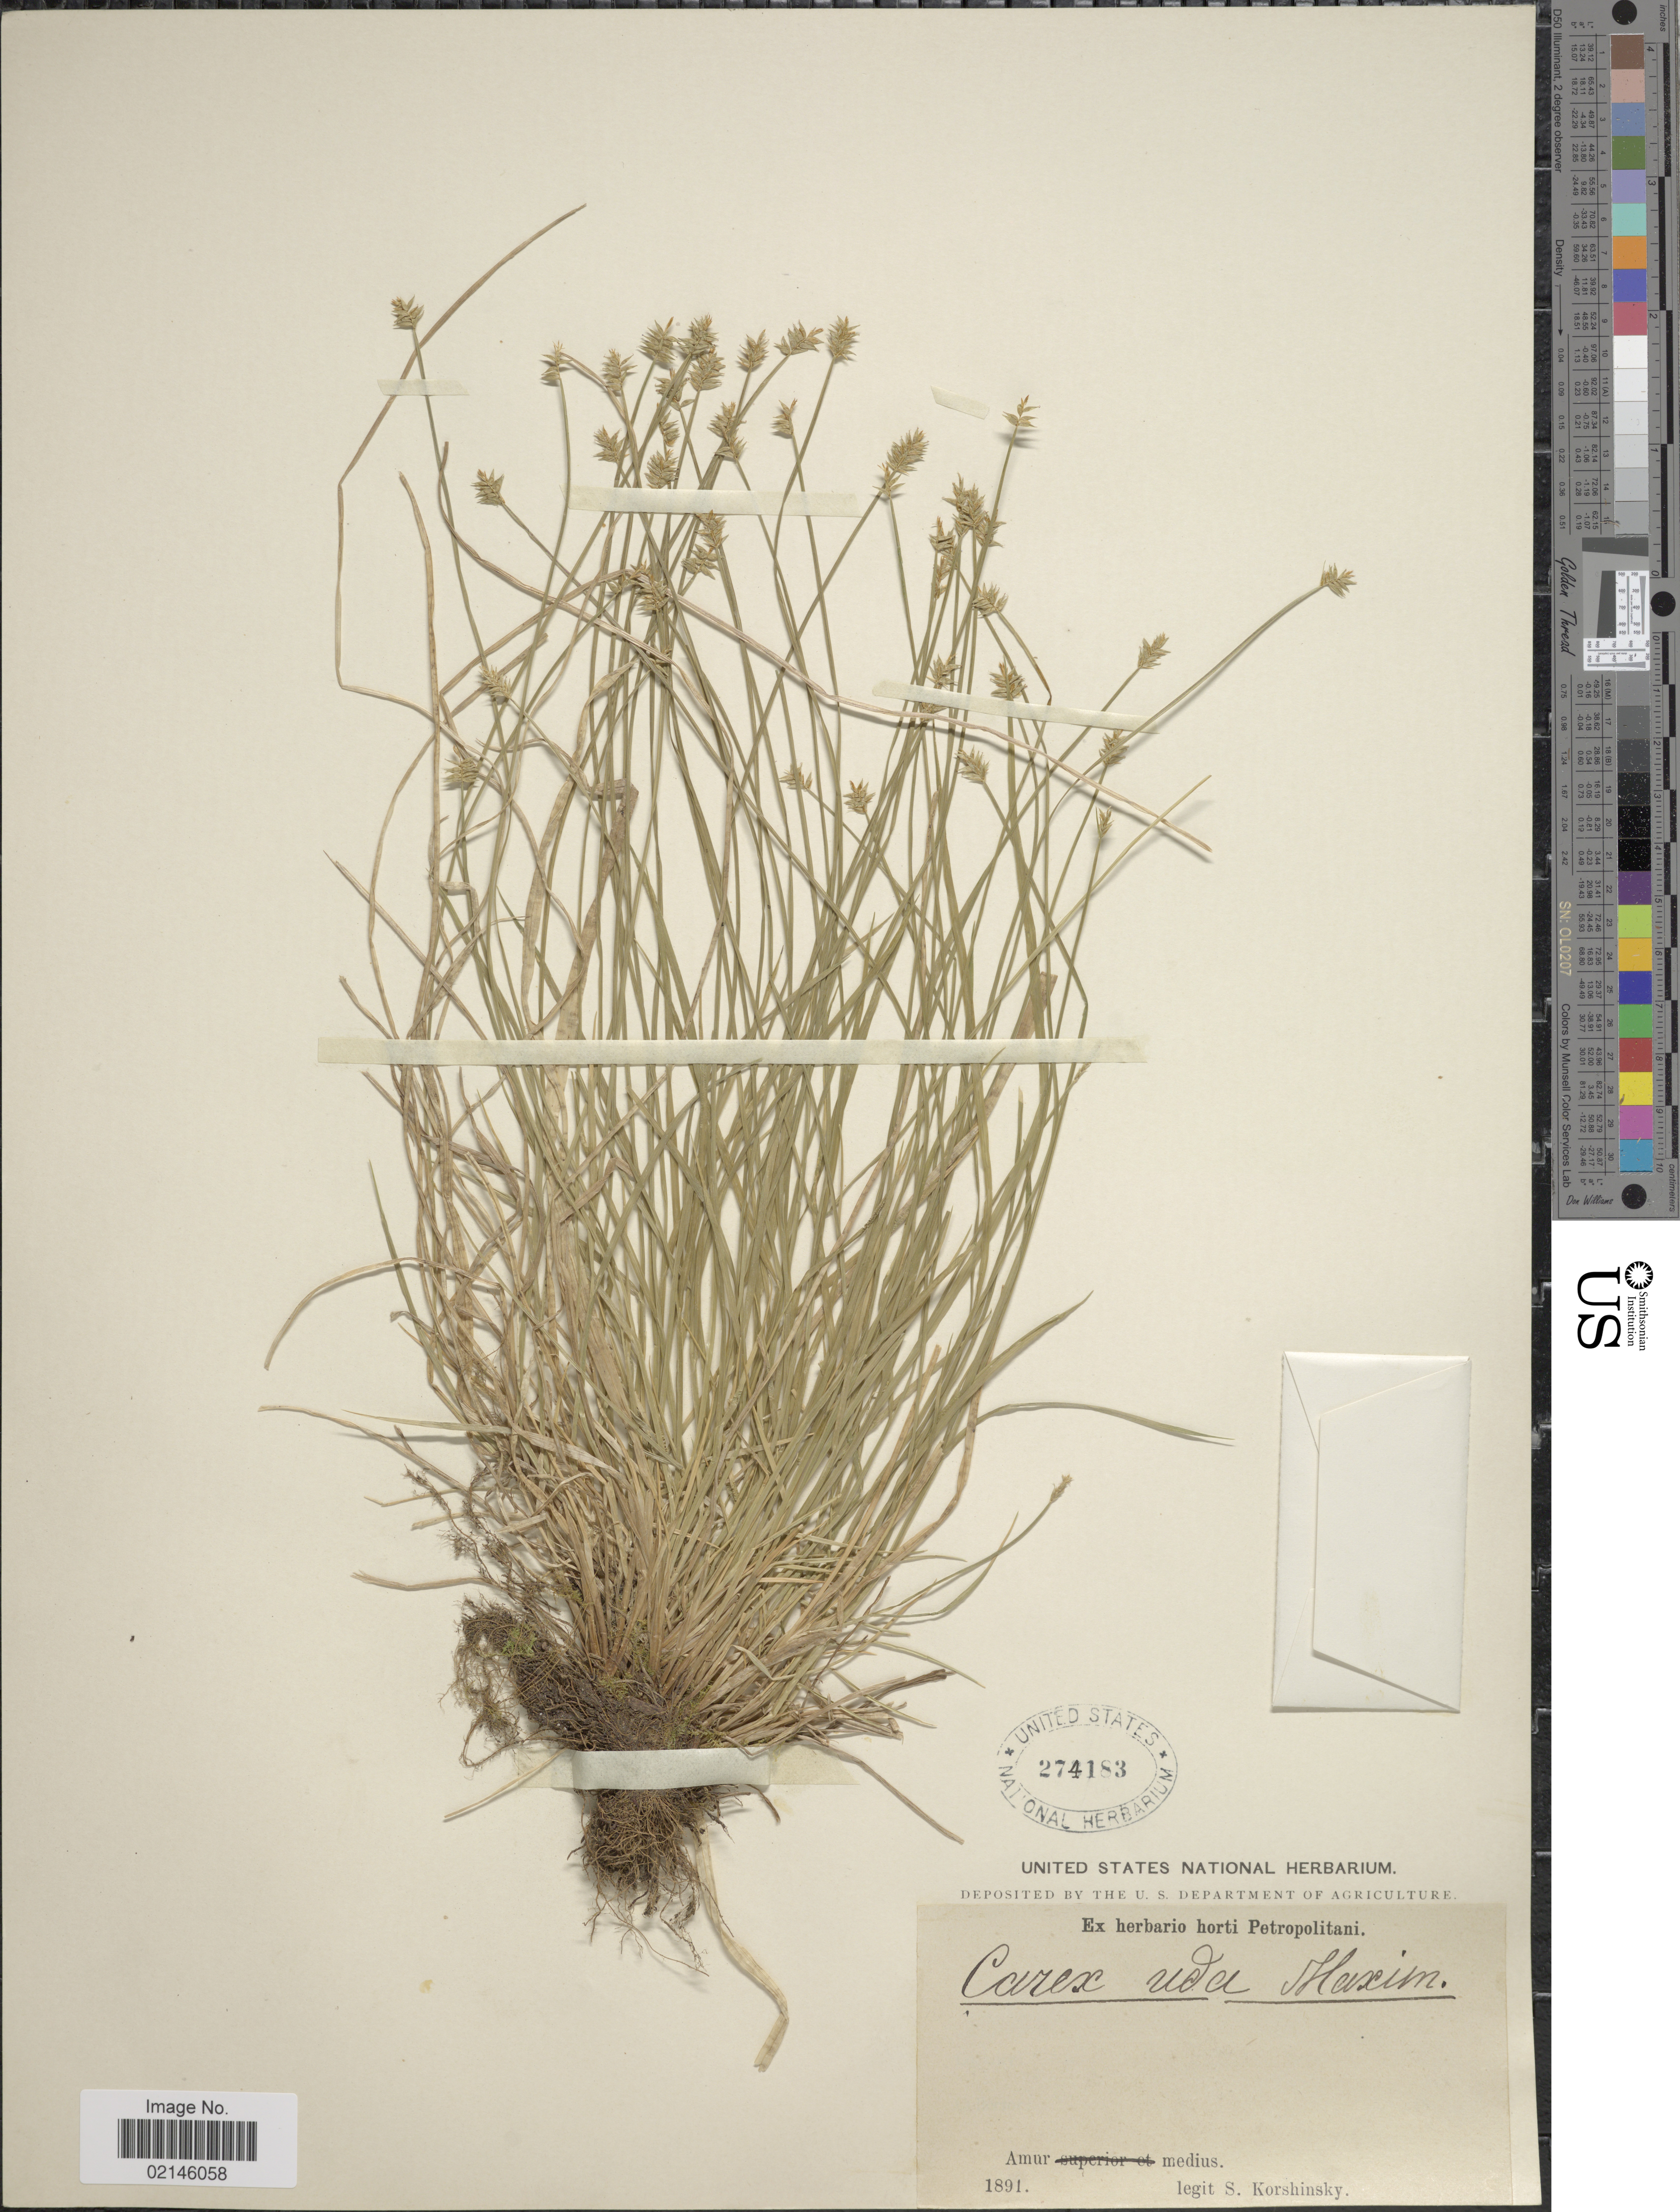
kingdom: Plantae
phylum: Tracheophyta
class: Liliopsida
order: Poales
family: Cyperaceae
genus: Carex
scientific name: Carex uda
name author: Maxim.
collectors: S. I. Korshinsky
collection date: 1891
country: Russian Federation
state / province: Amur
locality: Amur medius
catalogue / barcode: US 274183